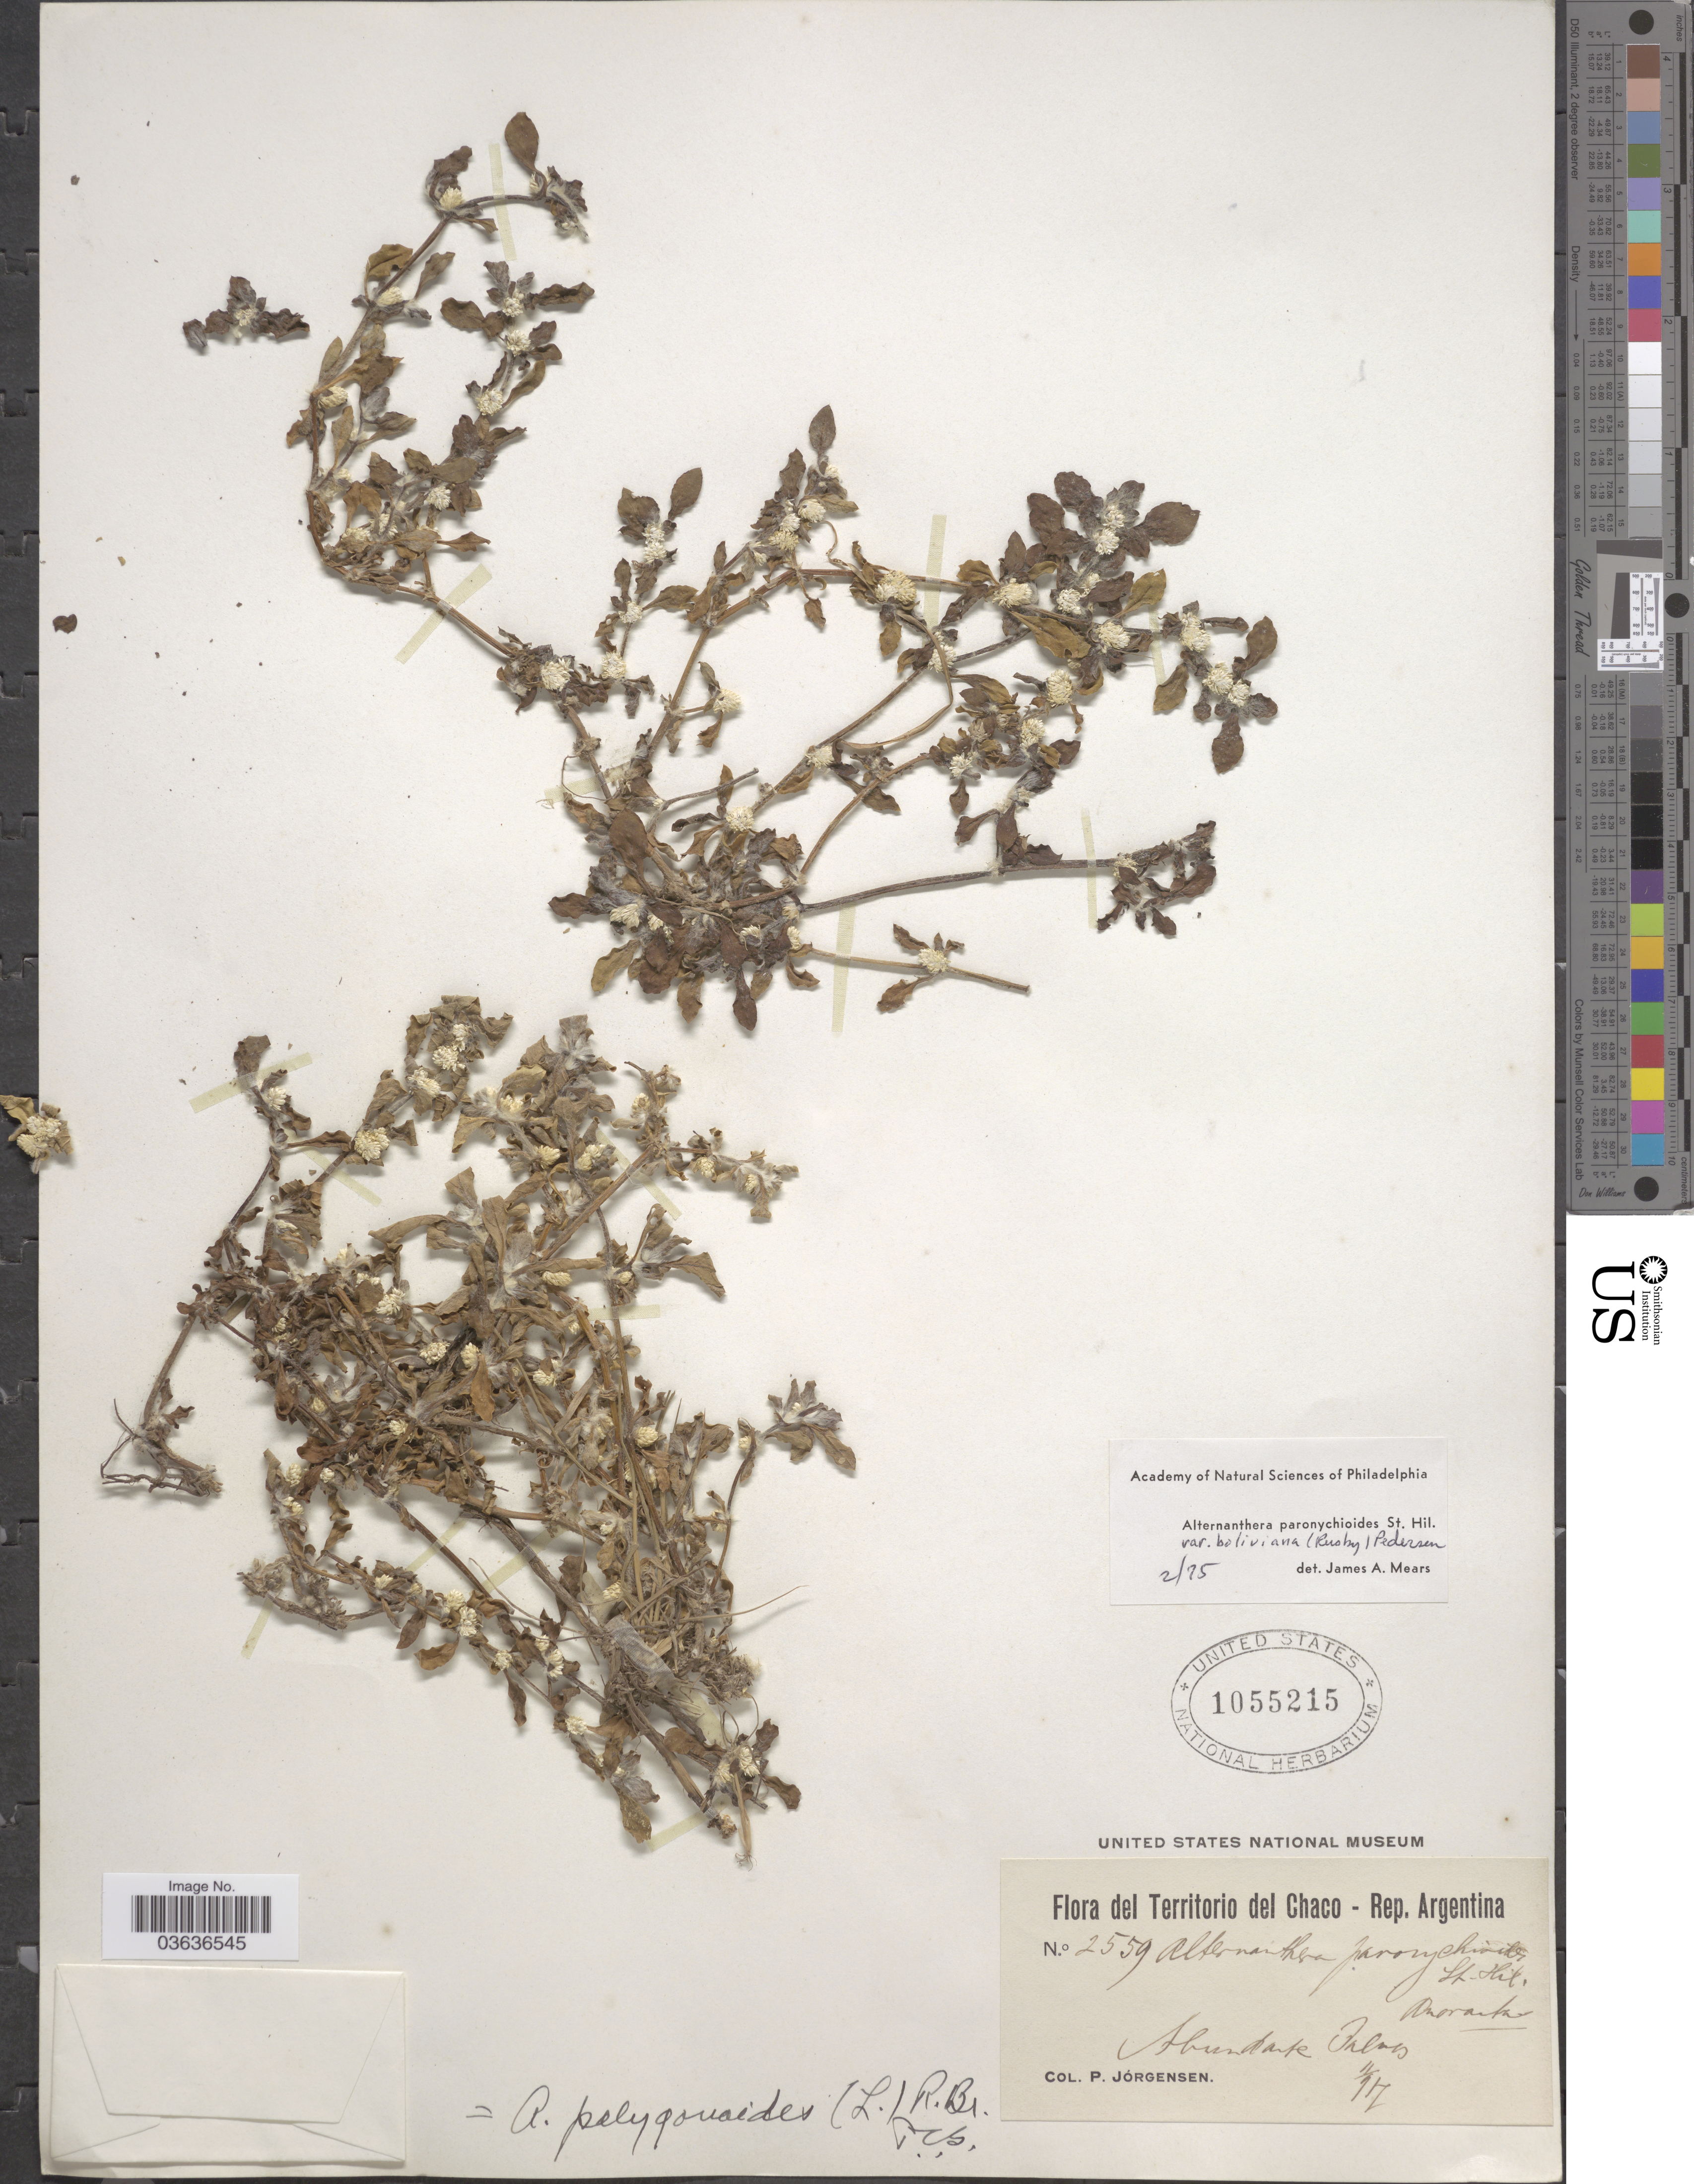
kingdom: Plantae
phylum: Tracheophyta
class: Magnoliopsida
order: Caryophyllales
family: Amaranthaceae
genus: Alternanthera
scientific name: Alternanthera polygonoides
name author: (L.) R. Br. ex Sweet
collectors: P. Jörgensen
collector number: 2559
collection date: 1917-11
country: Argentina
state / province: Chaco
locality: Palmas.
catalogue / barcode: US 1055215